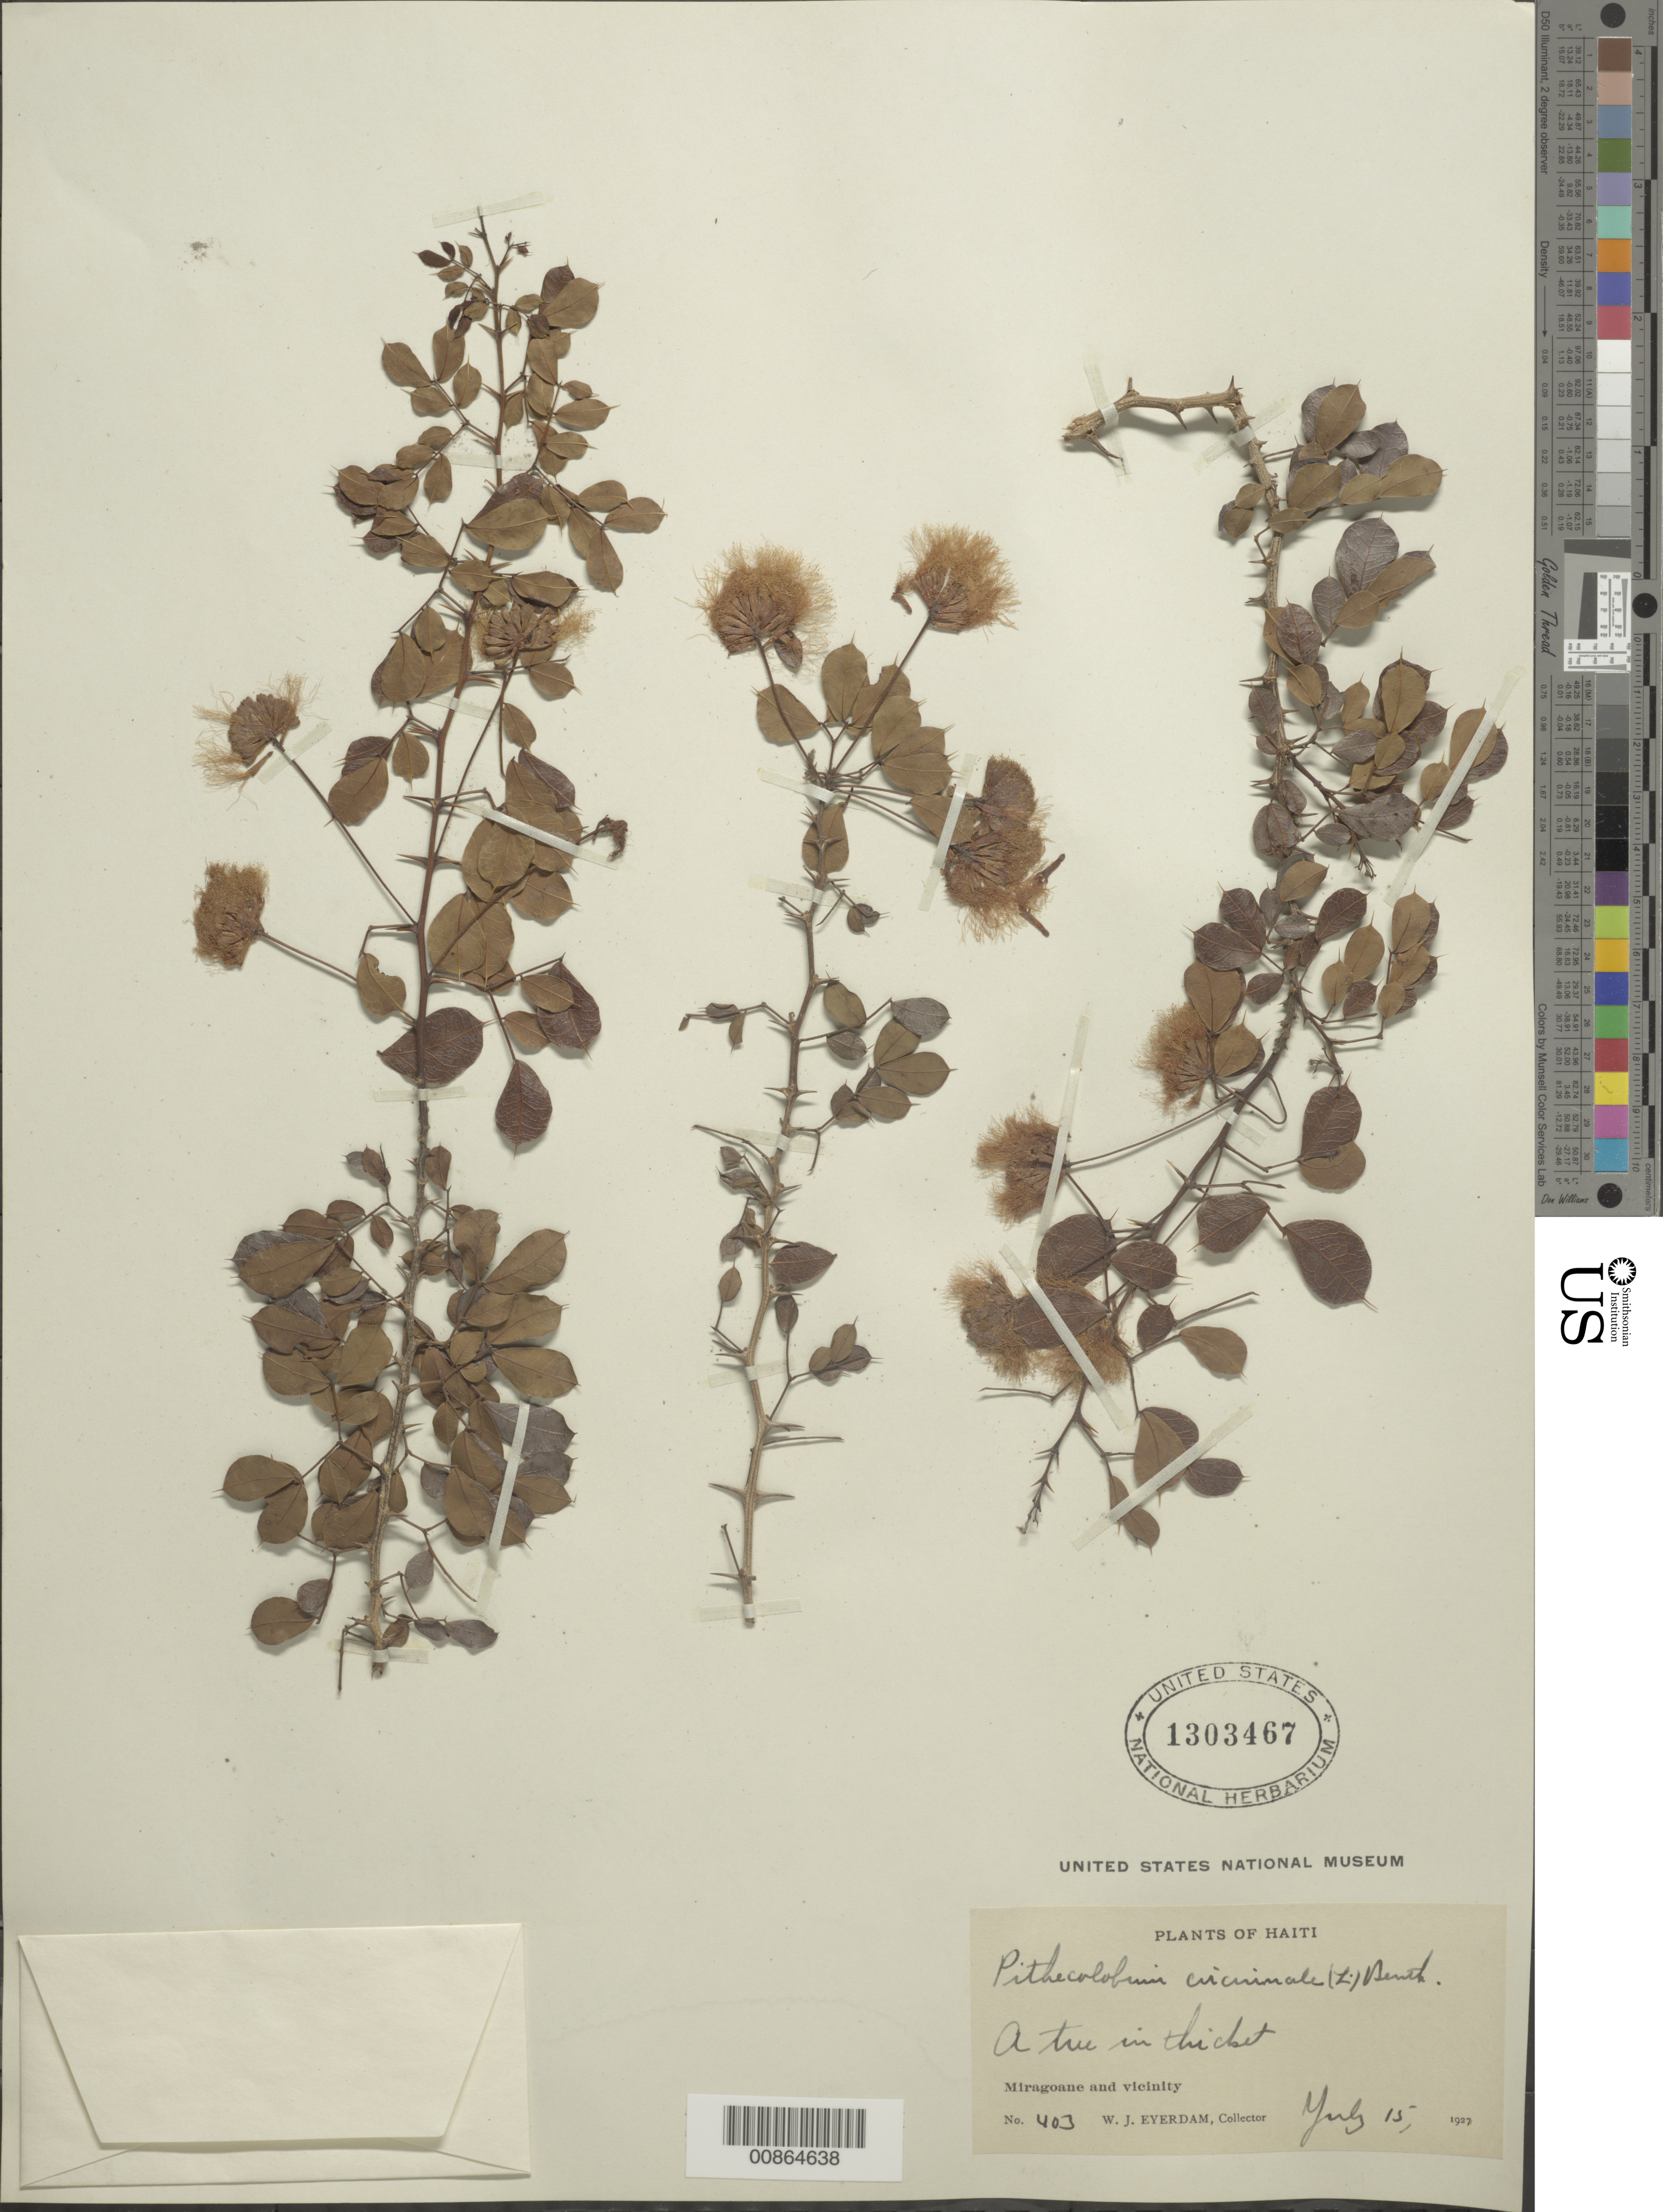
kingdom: Plantae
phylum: Tracheophyta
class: Magnoliopsida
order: Fabales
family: Fabaceae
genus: Pithecellobium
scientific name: Pithecellobium circinale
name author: (L.) Benth.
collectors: W. J. Eyerdam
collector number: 403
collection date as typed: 15 Jul 1927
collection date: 1927-07-15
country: Haiti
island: Hispaniola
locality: Miragoane and vicinity.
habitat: In thicket.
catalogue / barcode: US 1303467